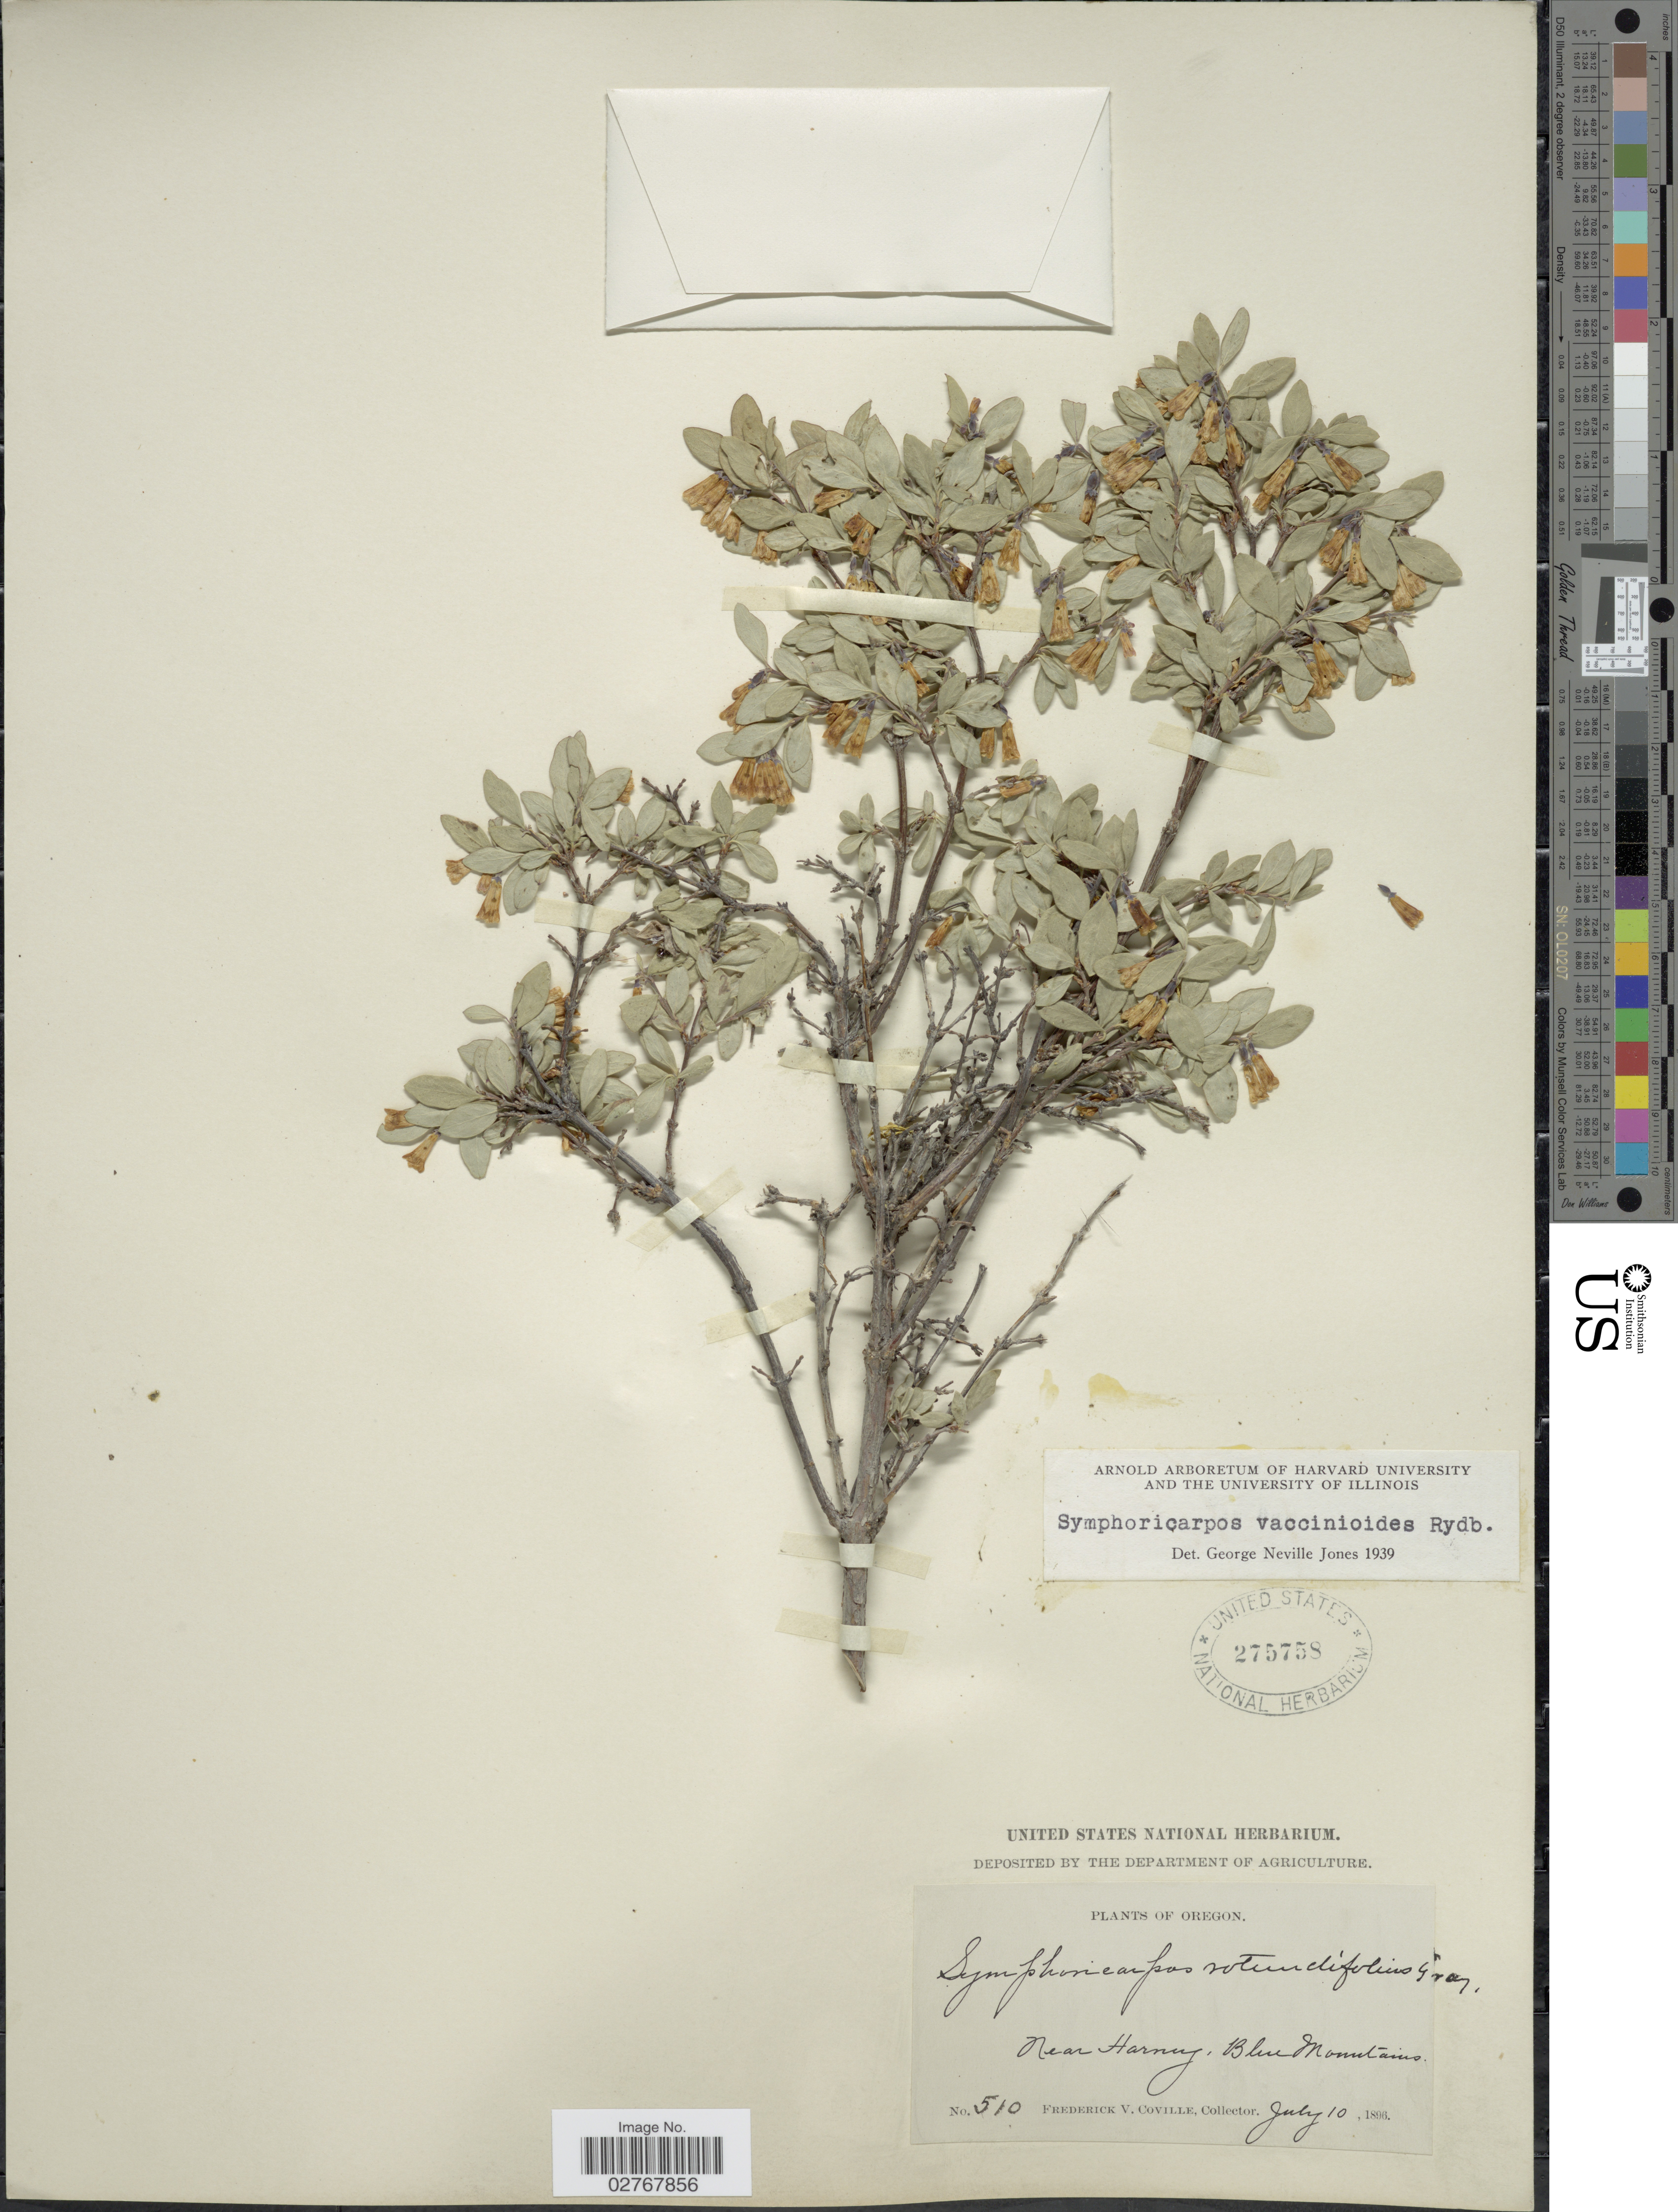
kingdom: Plantae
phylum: Tracheophyta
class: Magnoliopsida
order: Dipsacales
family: Caprifoliaceae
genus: Symphoricarpos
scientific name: Symphoricarpos vaccinioides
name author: Rydb.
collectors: F. V. Coville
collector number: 510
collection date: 1896-07-10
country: United States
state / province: Oregon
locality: Near Harney, Blue Mountains.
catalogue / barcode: US 275758